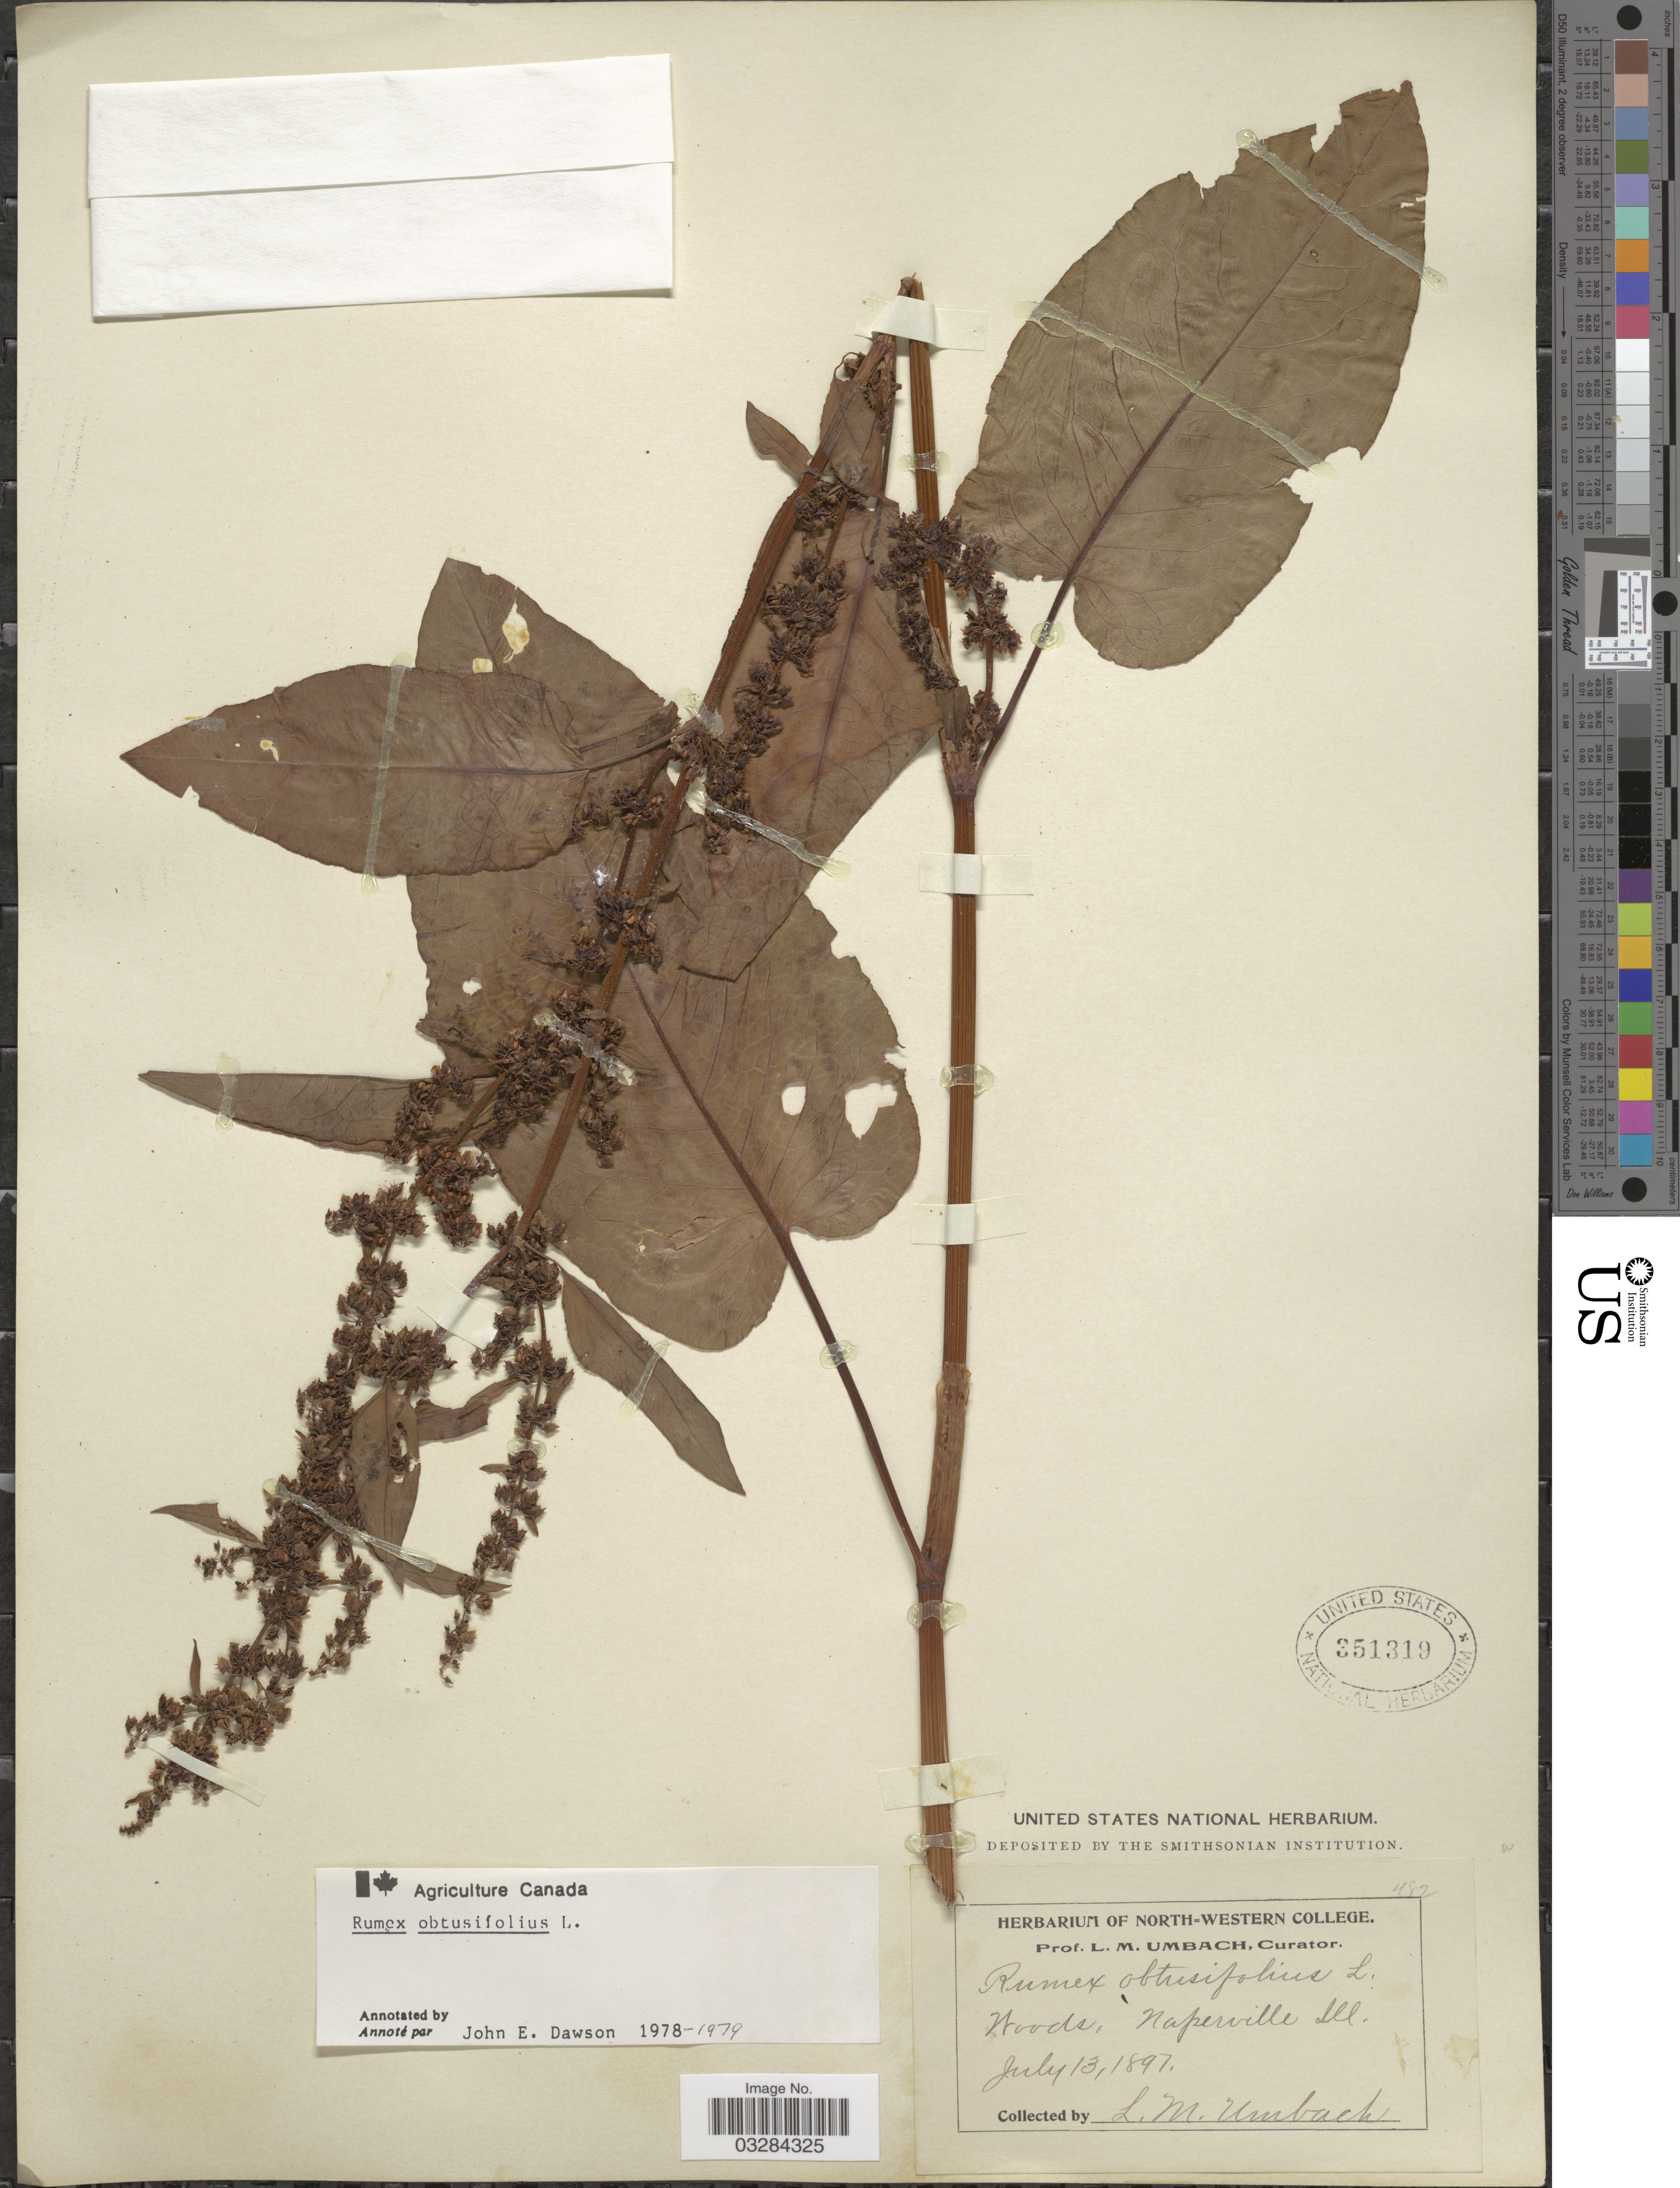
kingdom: Plantae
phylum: Tracheophyta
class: Magnoliopsida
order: Caryophyllales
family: Polygonaceae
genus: Rumex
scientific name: Rumex obtusifolius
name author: L.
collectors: L. M. Umbach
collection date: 1897-07-13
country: United States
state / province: Illinois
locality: Woods, Naperville.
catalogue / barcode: US 351319